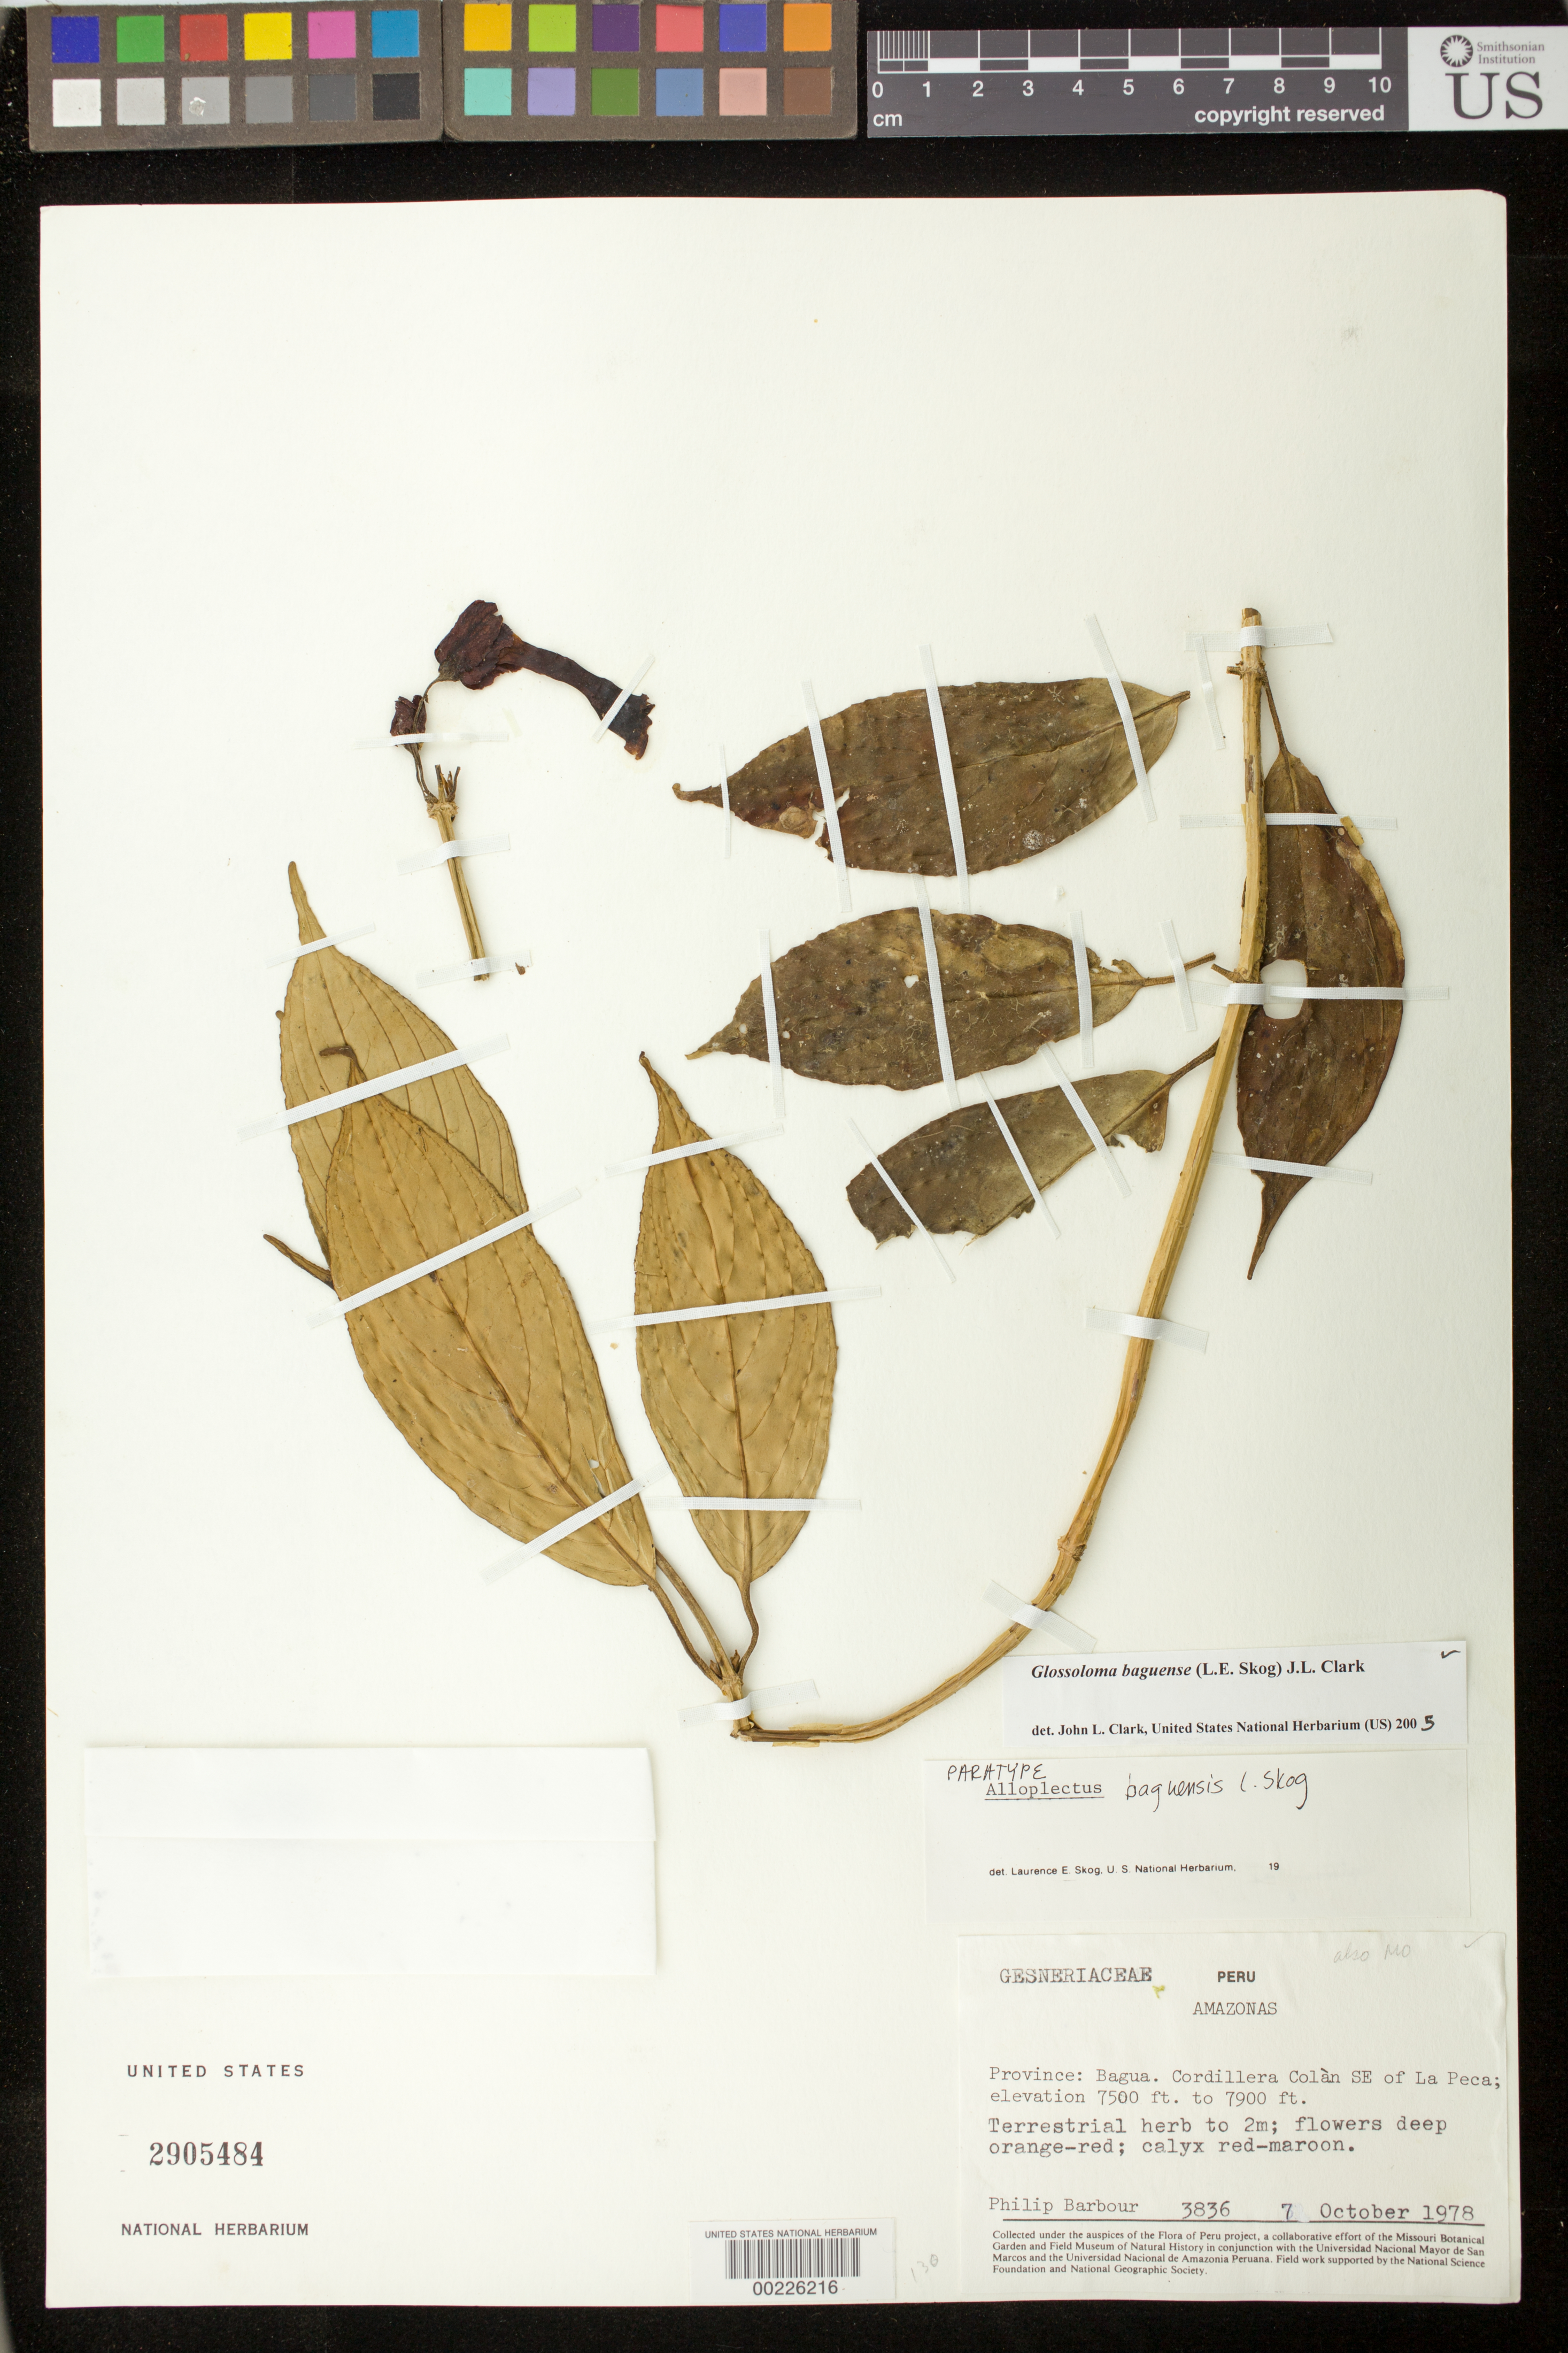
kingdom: Plantae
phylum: Tracheophyta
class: Magnoliopsida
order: Lamiales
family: Gesneriaceae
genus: Glossoloma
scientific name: Glossoloma baguense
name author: (L.E. Skog) J.L. Clark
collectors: P. Barbour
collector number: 3836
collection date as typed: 07 Oct 1978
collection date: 1978-10-07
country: Peru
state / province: Amazonas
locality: Prov. Bagua; Cordillera Colon SE of La Peca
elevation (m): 2286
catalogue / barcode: US 2905484